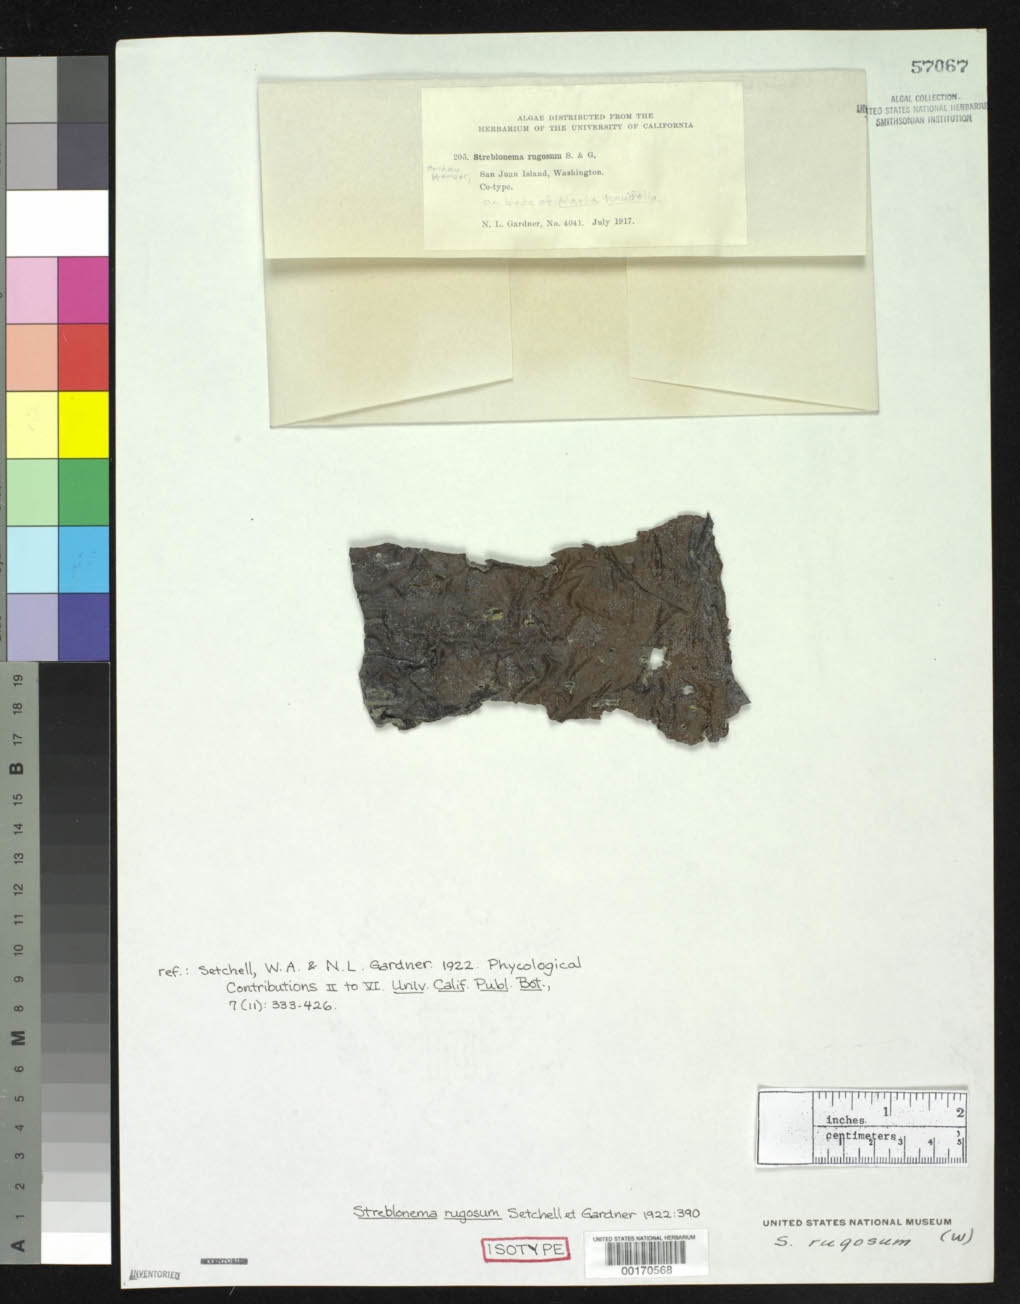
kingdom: Chromista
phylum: Ochrophyta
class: Phaeophyceae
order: Ectocarpales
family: Chordariaceae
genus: Streblonema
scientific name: Streblonema rugosum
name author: Setch. & N.L. Gardner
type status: Isotype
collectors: N. Gardner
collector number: NLG 4041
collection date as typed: Jul 1917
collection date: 1917-07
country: United States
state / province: Washington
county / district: San Juan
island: San Juan Island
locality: Friday Harbor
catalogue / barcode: US 57067